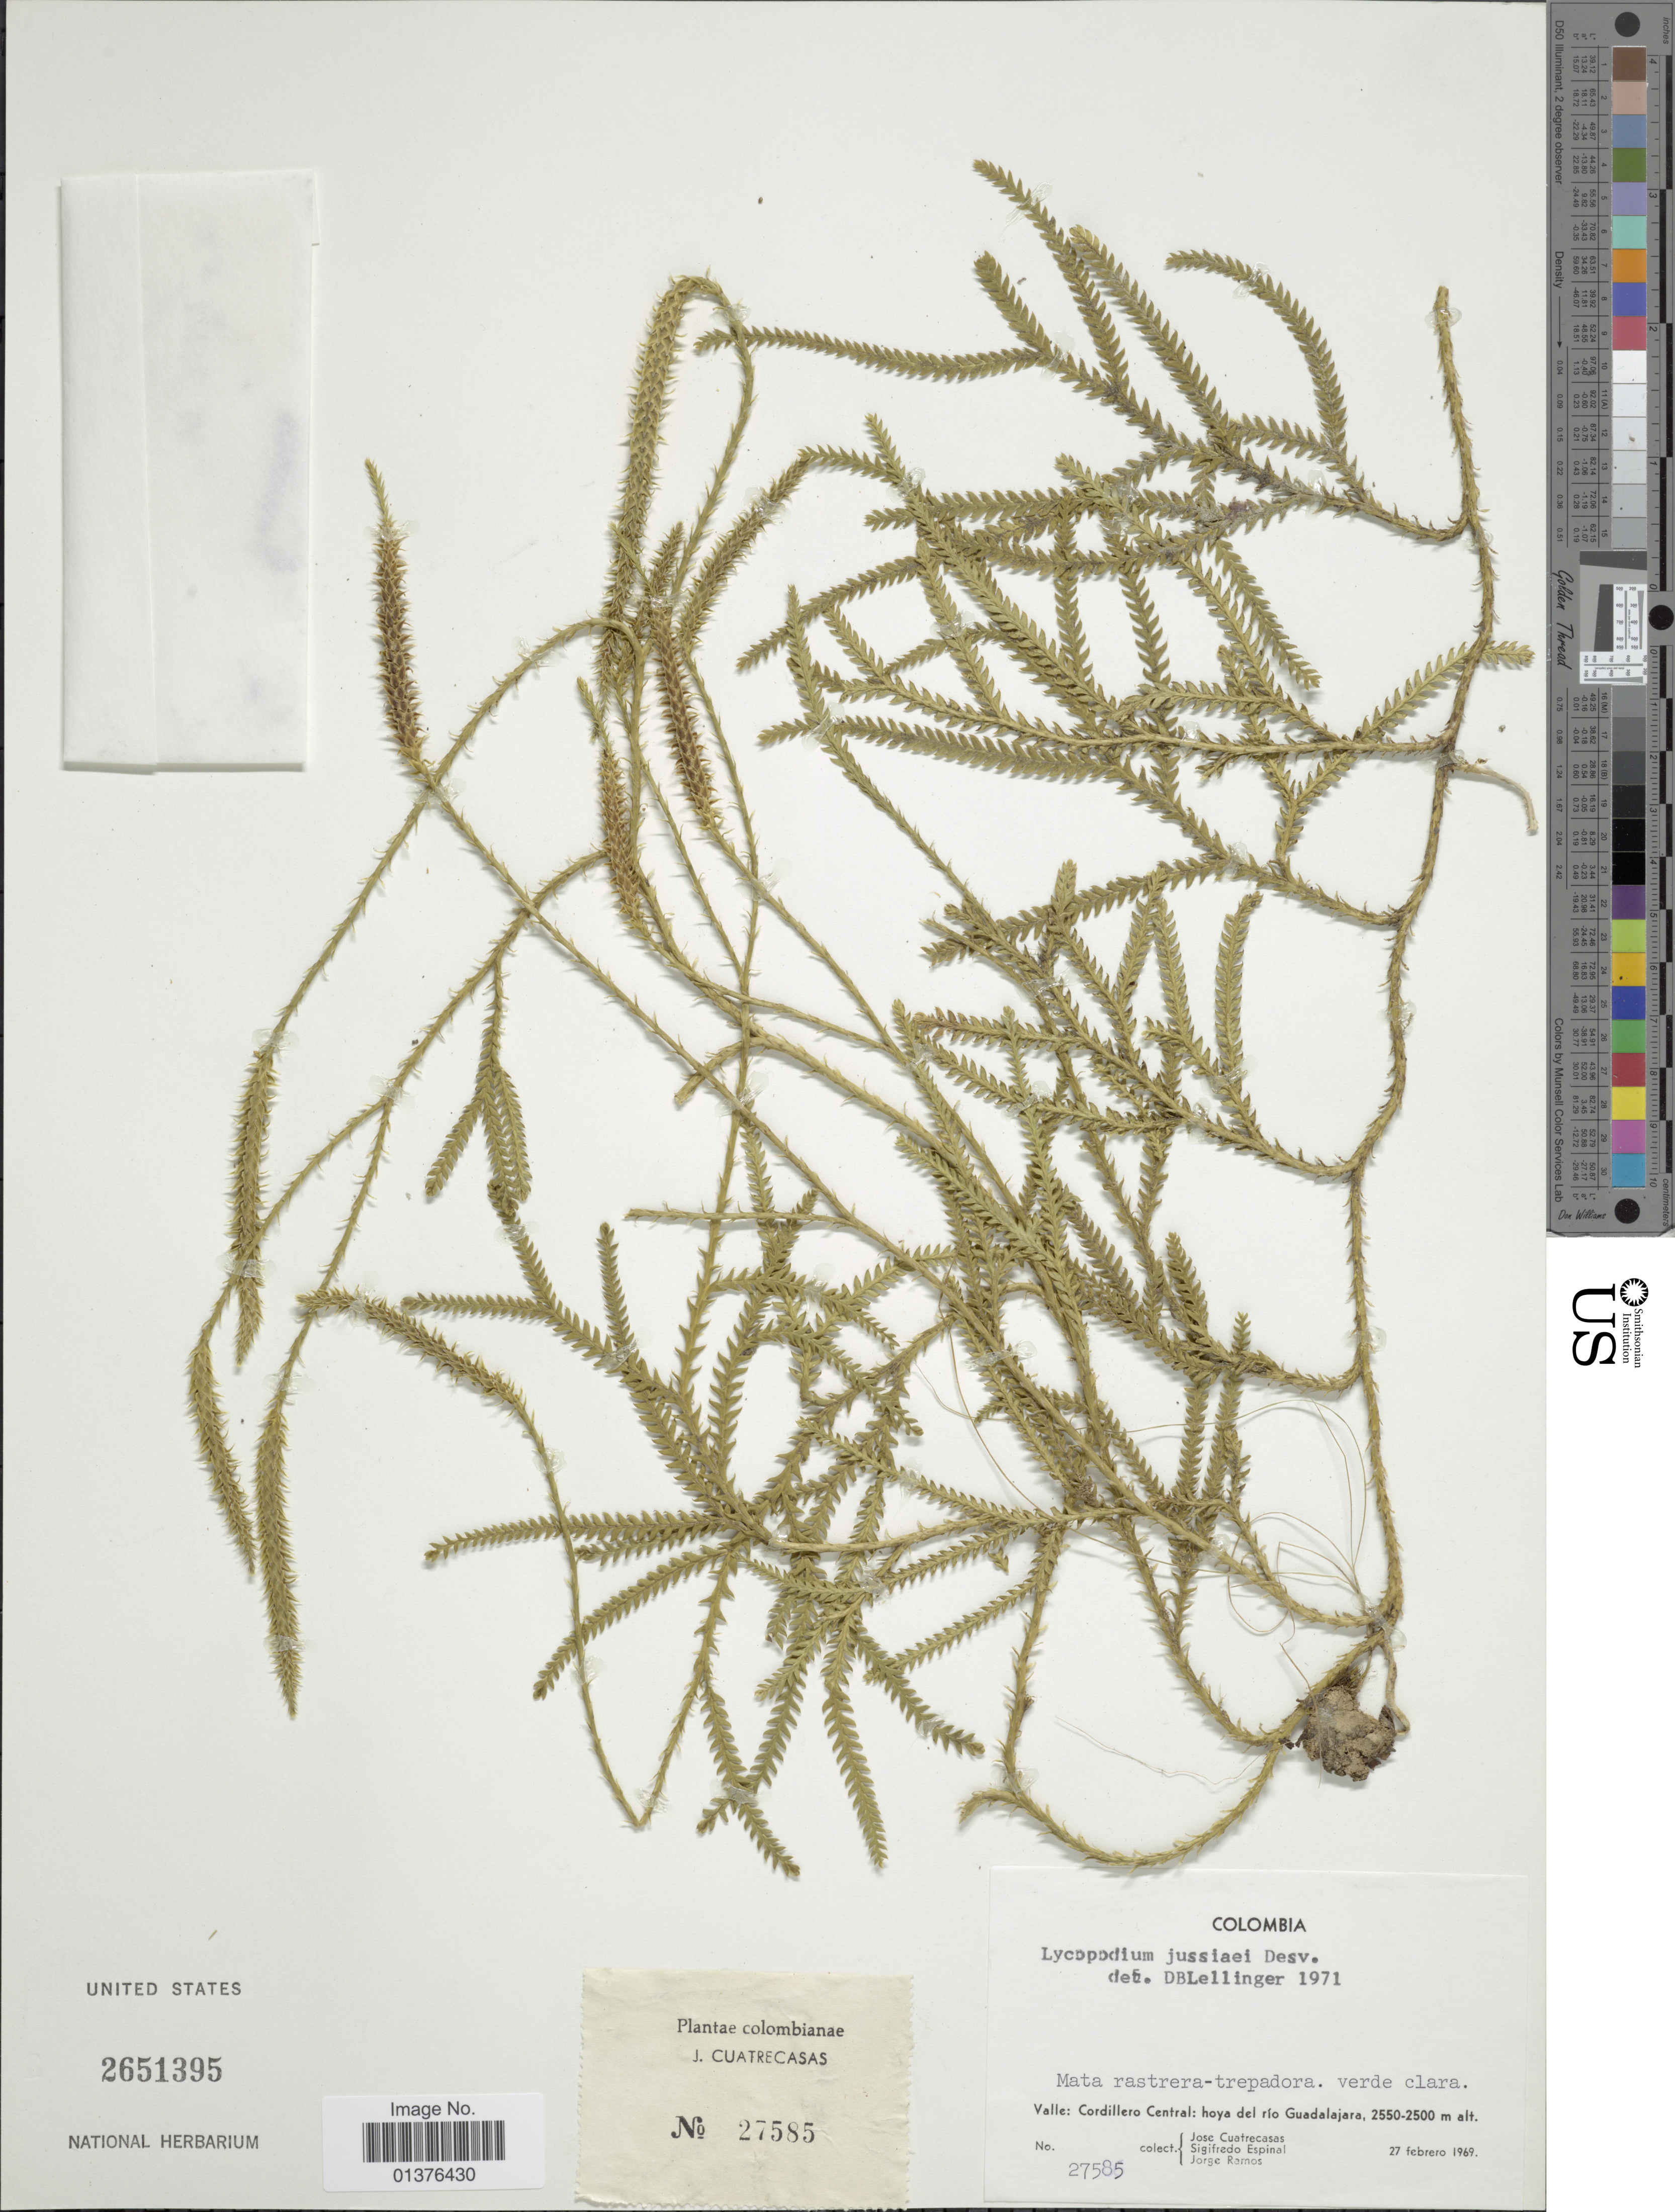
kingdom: Plantae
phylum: Tracheophyta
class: Lycopodiopsida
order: Lycopodiales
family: Lycopodiaceae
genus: Diphasium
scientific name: Diphasium jussiaei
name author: (Desv.) C. Presl ex Rothm.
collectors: J. Cuatrecasas, S. Espinal & J. Ramos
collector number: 27585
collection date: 1969-02-27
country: Colombia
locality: Valle: Cordillero central: hoya del rio Guadaljara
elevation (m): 2500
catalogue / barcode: US 2651395